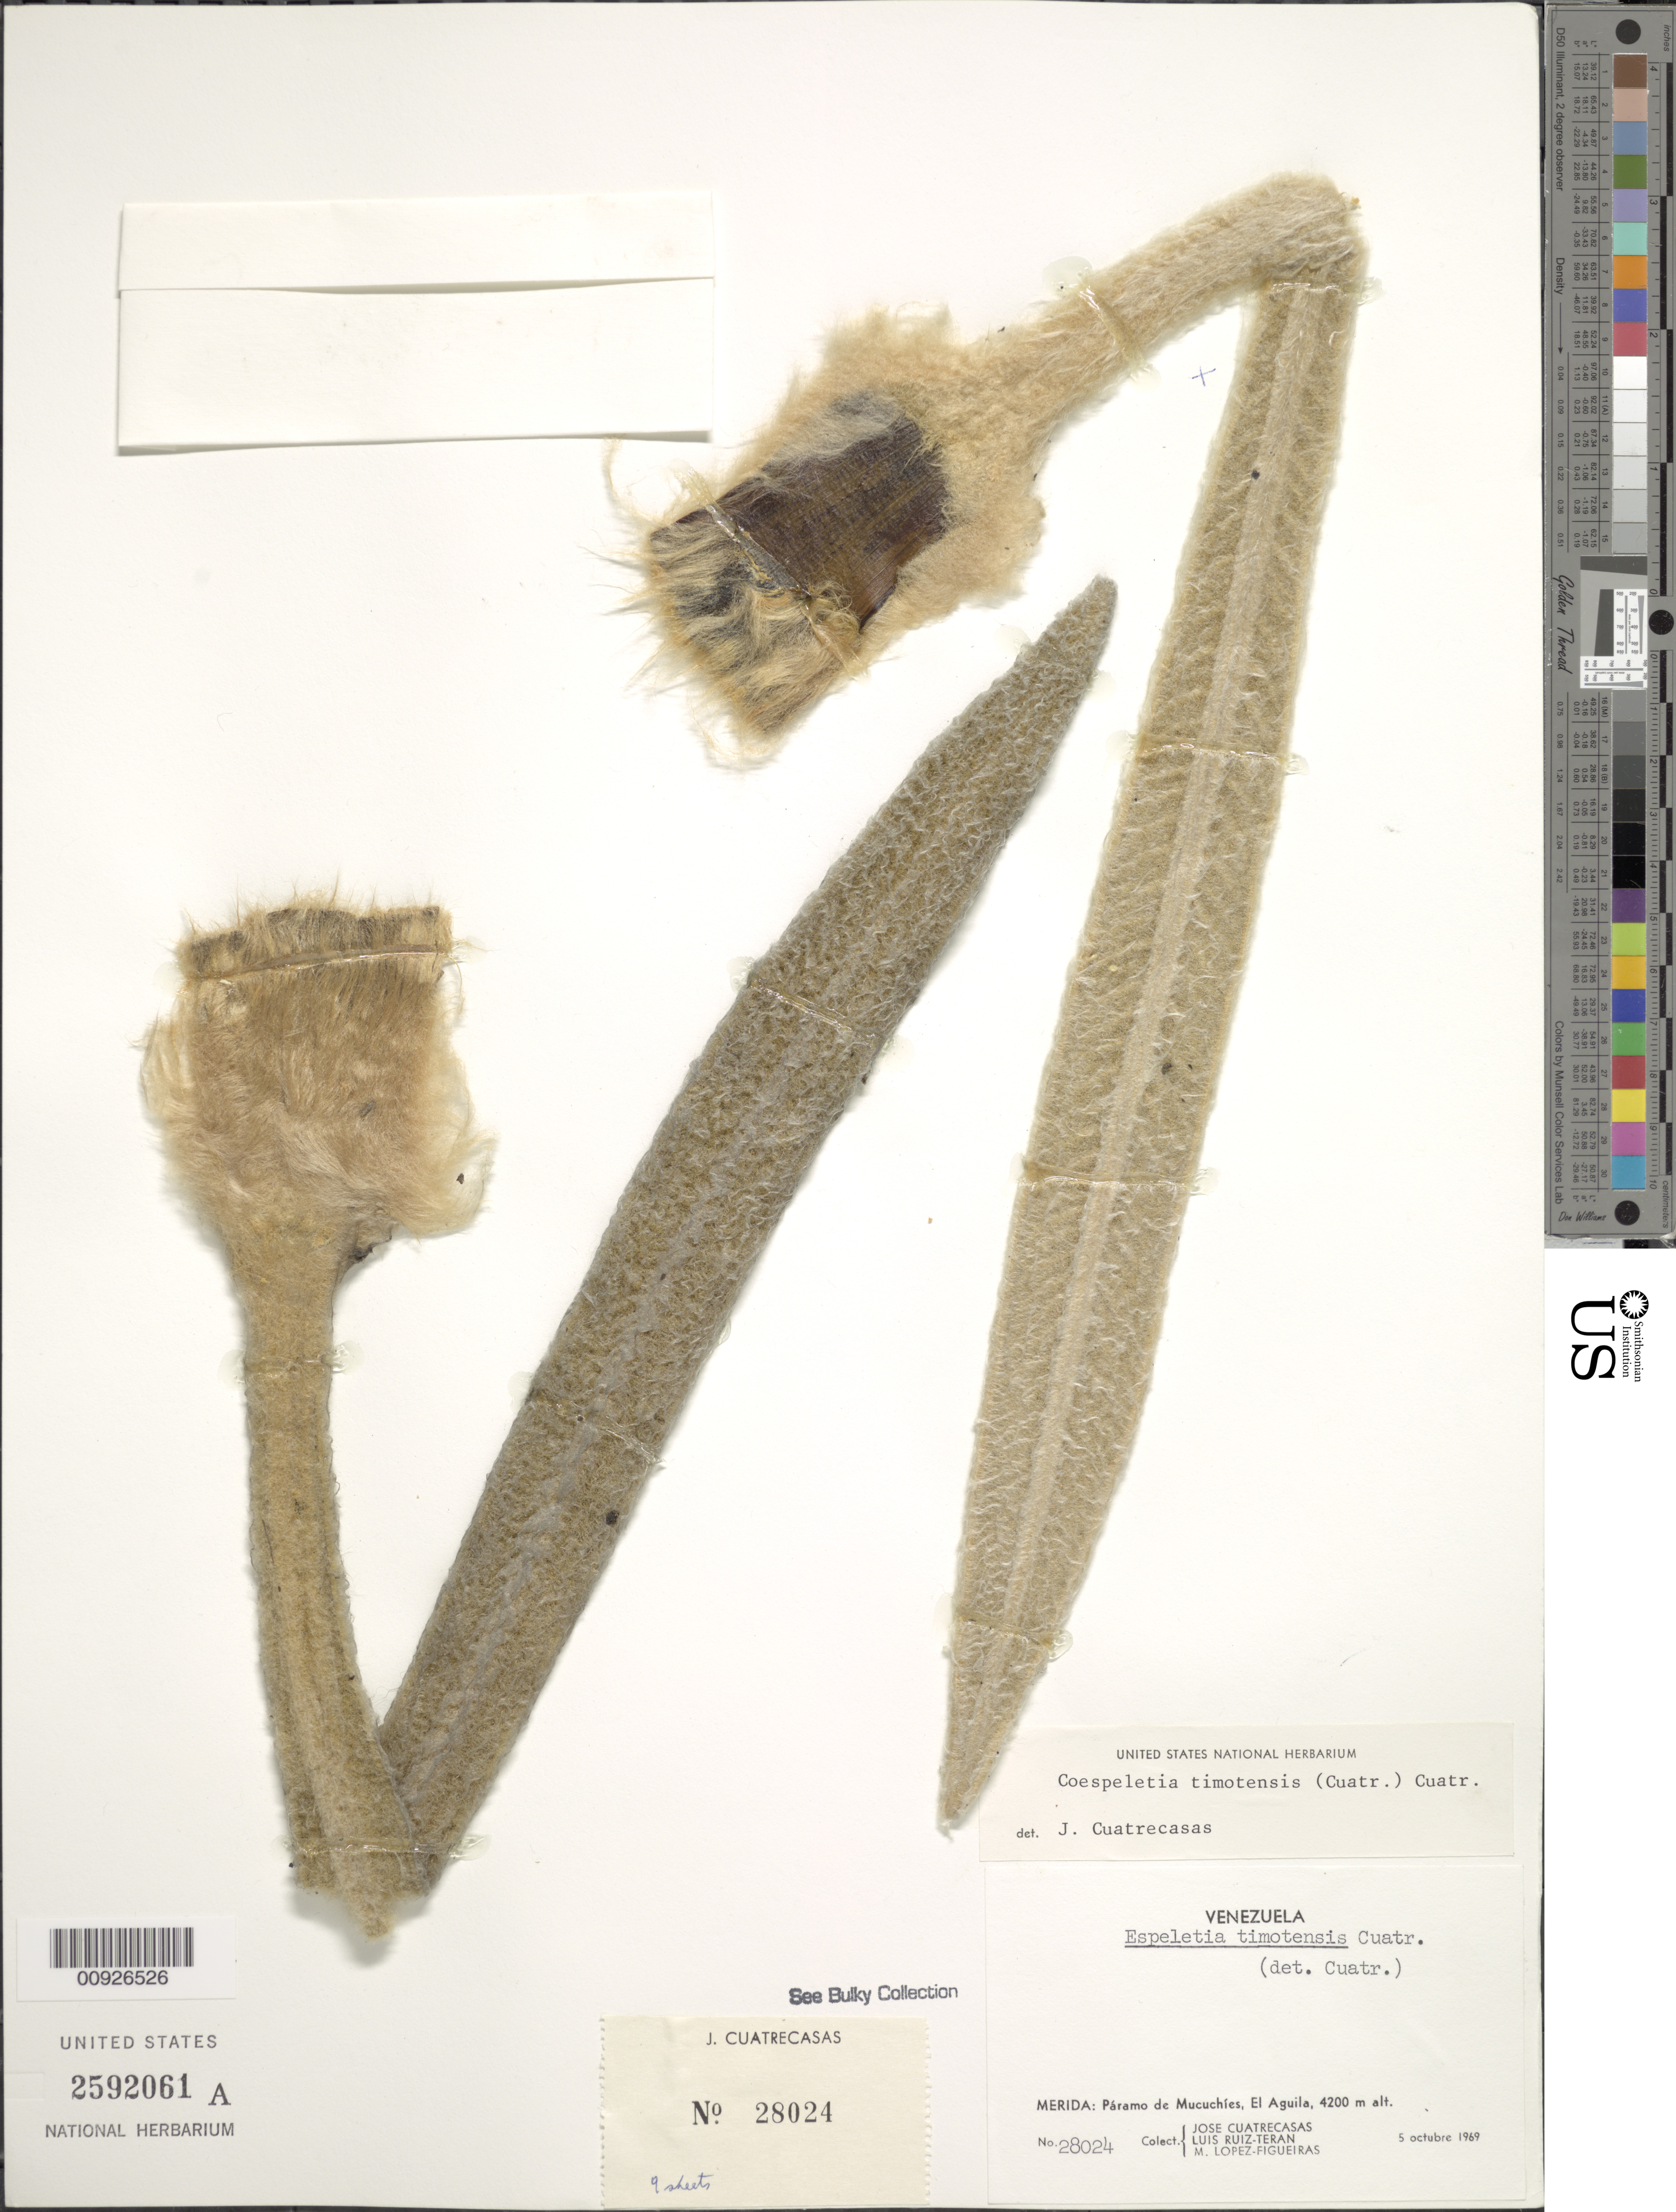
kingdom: Plantae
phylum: Tracheophyta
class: Magnoliopsida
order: Asterales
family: Asteraceae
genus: Coespeletia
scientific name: Coespeletia timotensis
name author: (Cuatrec.) Cuatrec.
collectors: J. Cuatrecasas, L. E. Ruíz-Terán & M. López Figueiras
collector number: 28024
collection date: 1969-10-05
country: Venezuela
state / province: Mérida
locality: P. de Mucuchíes. El Águila.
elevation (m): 4200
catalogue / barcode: US 2592061A